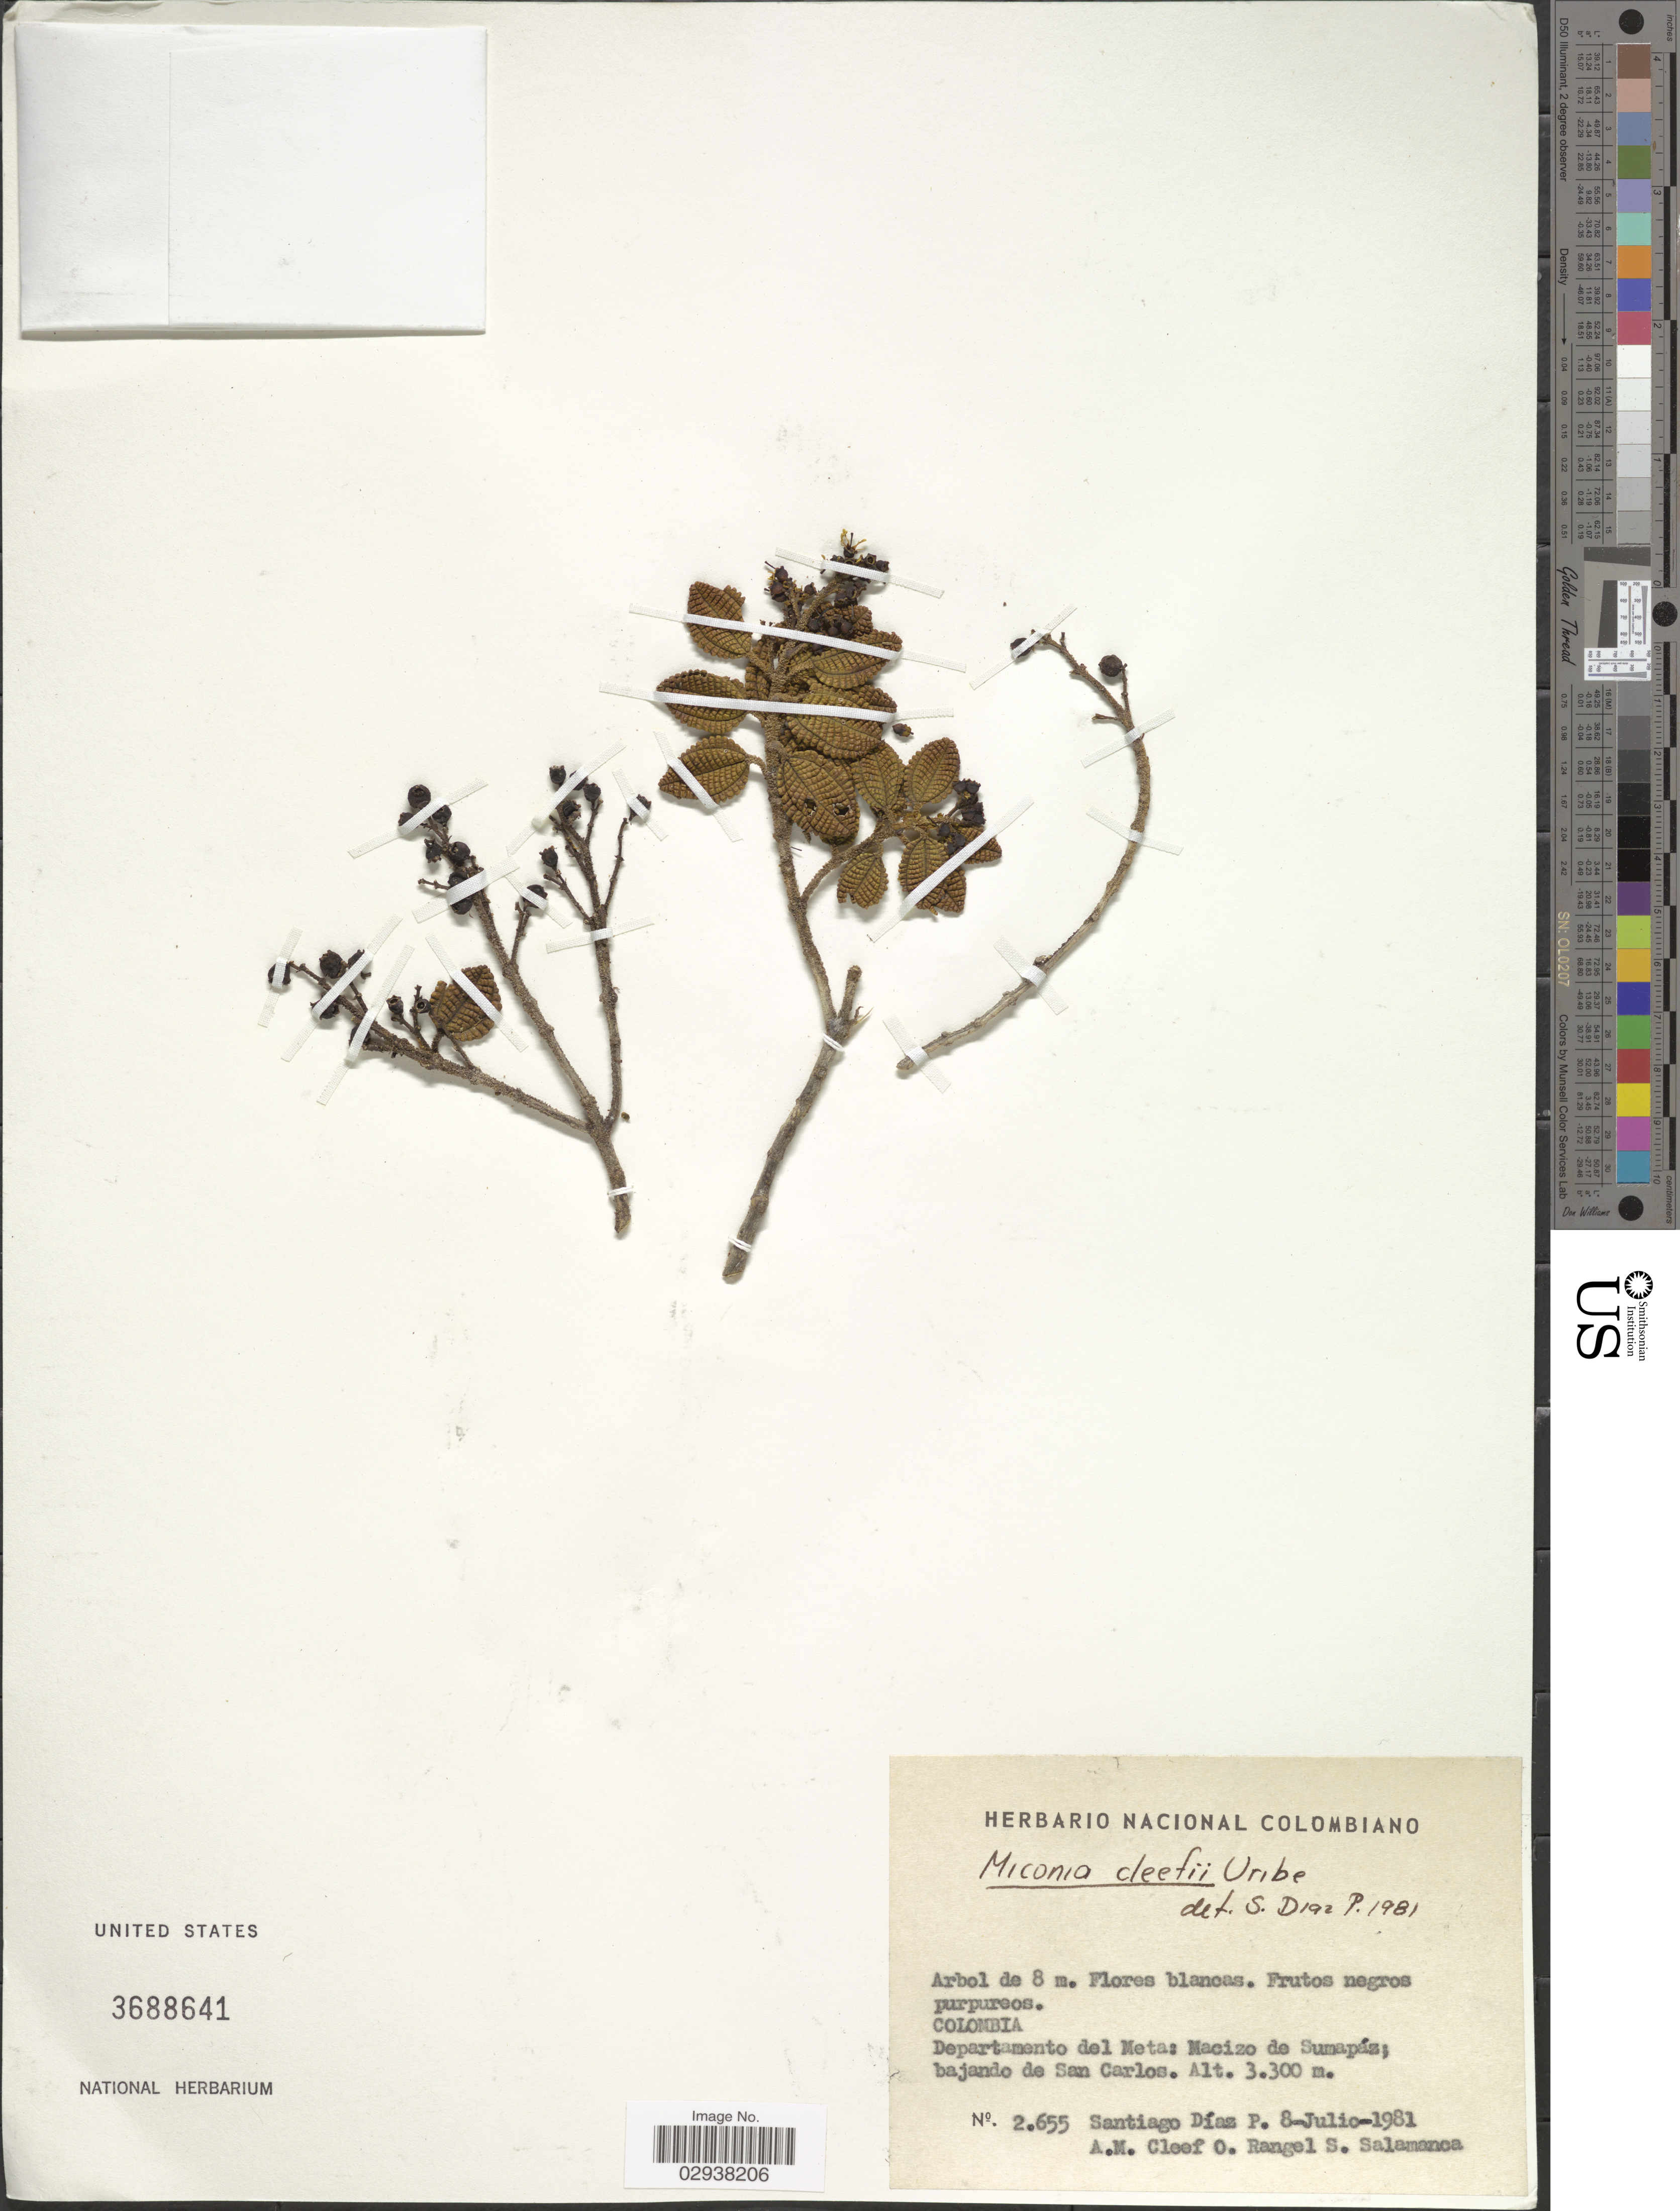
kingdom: Plantae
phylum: Tracheophyta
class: Magnoliopsida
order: Myrtales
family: Melastomataceae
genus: Miconia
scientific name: Miconia cleefii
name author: L. Uribe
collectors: S. Diaz P., A. M. Cleef, O. Rangel & S. Salamanca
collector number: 2655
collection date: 1981-07-08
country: Colombia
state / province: Meta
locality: Departamento del Meta: Macizo de Sumapáz; bajando de San Carlos.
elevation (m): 3300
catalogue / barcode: US 3688641